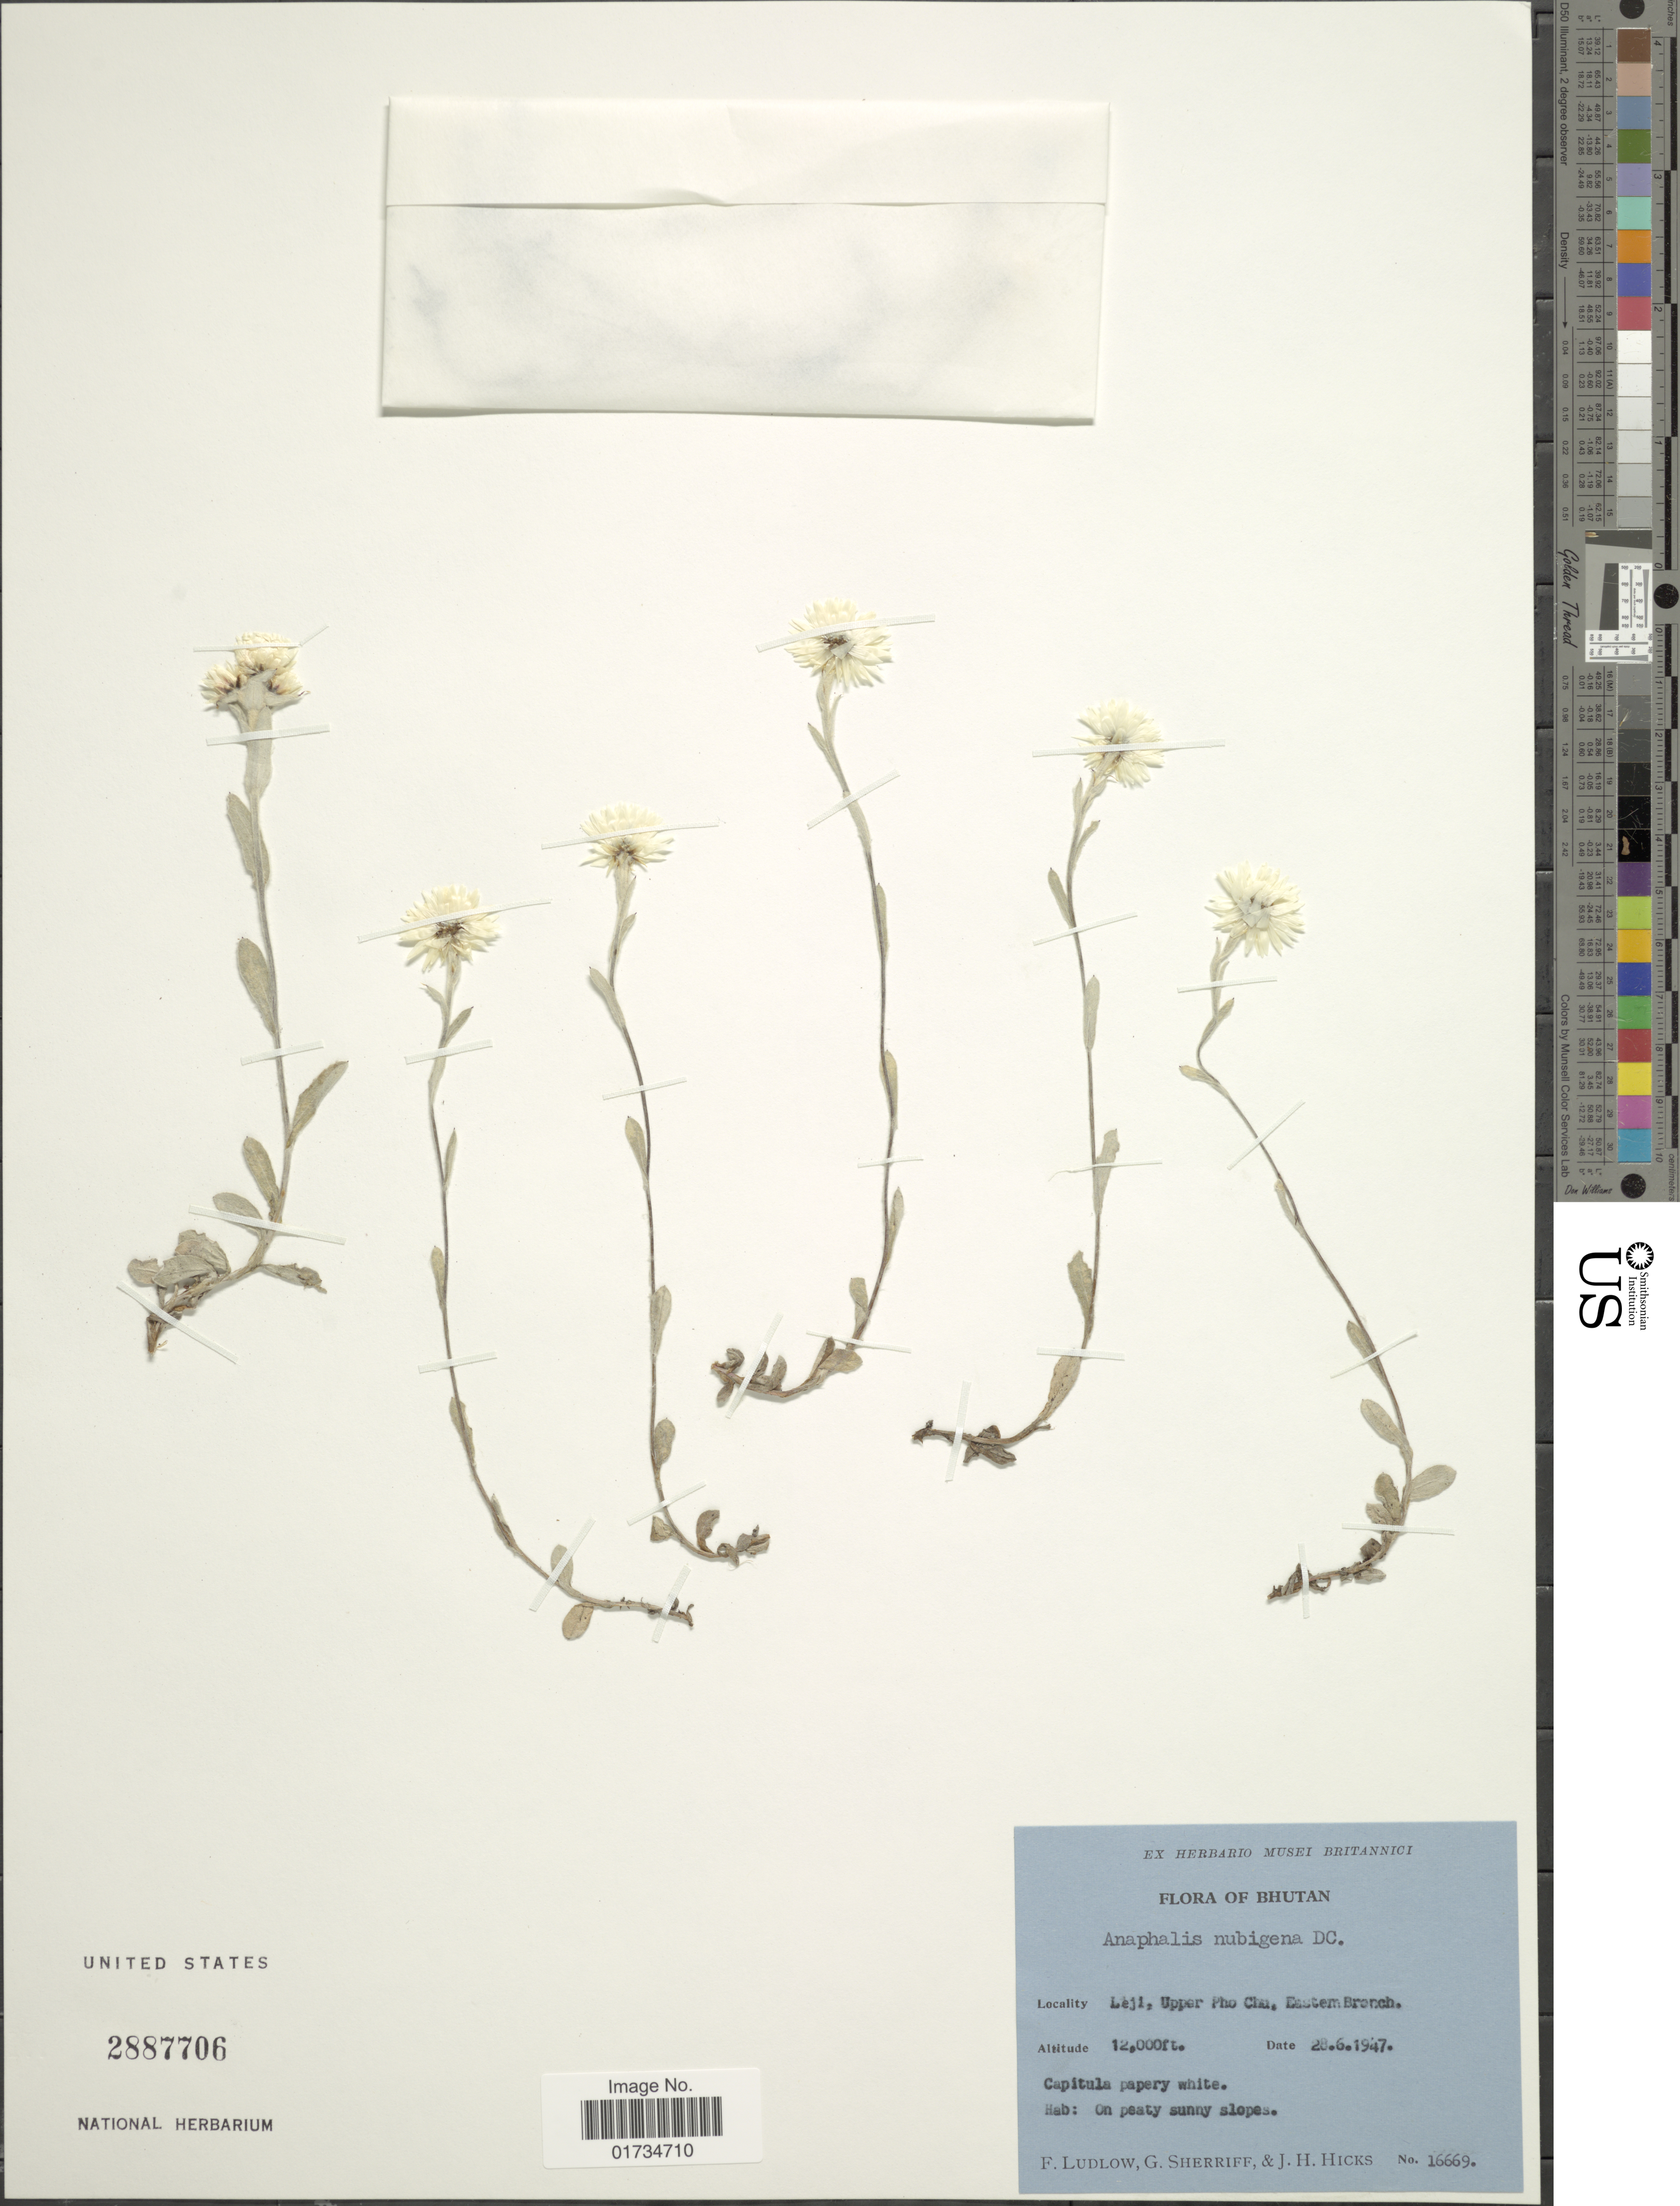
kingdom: Plantae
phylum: Tracheophyta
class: Magnoliopsida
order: Asterales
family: Asteraceae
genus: Anaphalis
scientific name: Anaphalis nubigena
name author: DC.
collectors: F. Ludlow, G. Sherriff & J. H. Hicks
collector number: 16669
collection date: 1947-06-28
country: Bhutan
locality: Bhutan, leji, Upper Pho Chu, Eastern Branch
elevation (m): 3658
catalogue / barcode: US 2887706